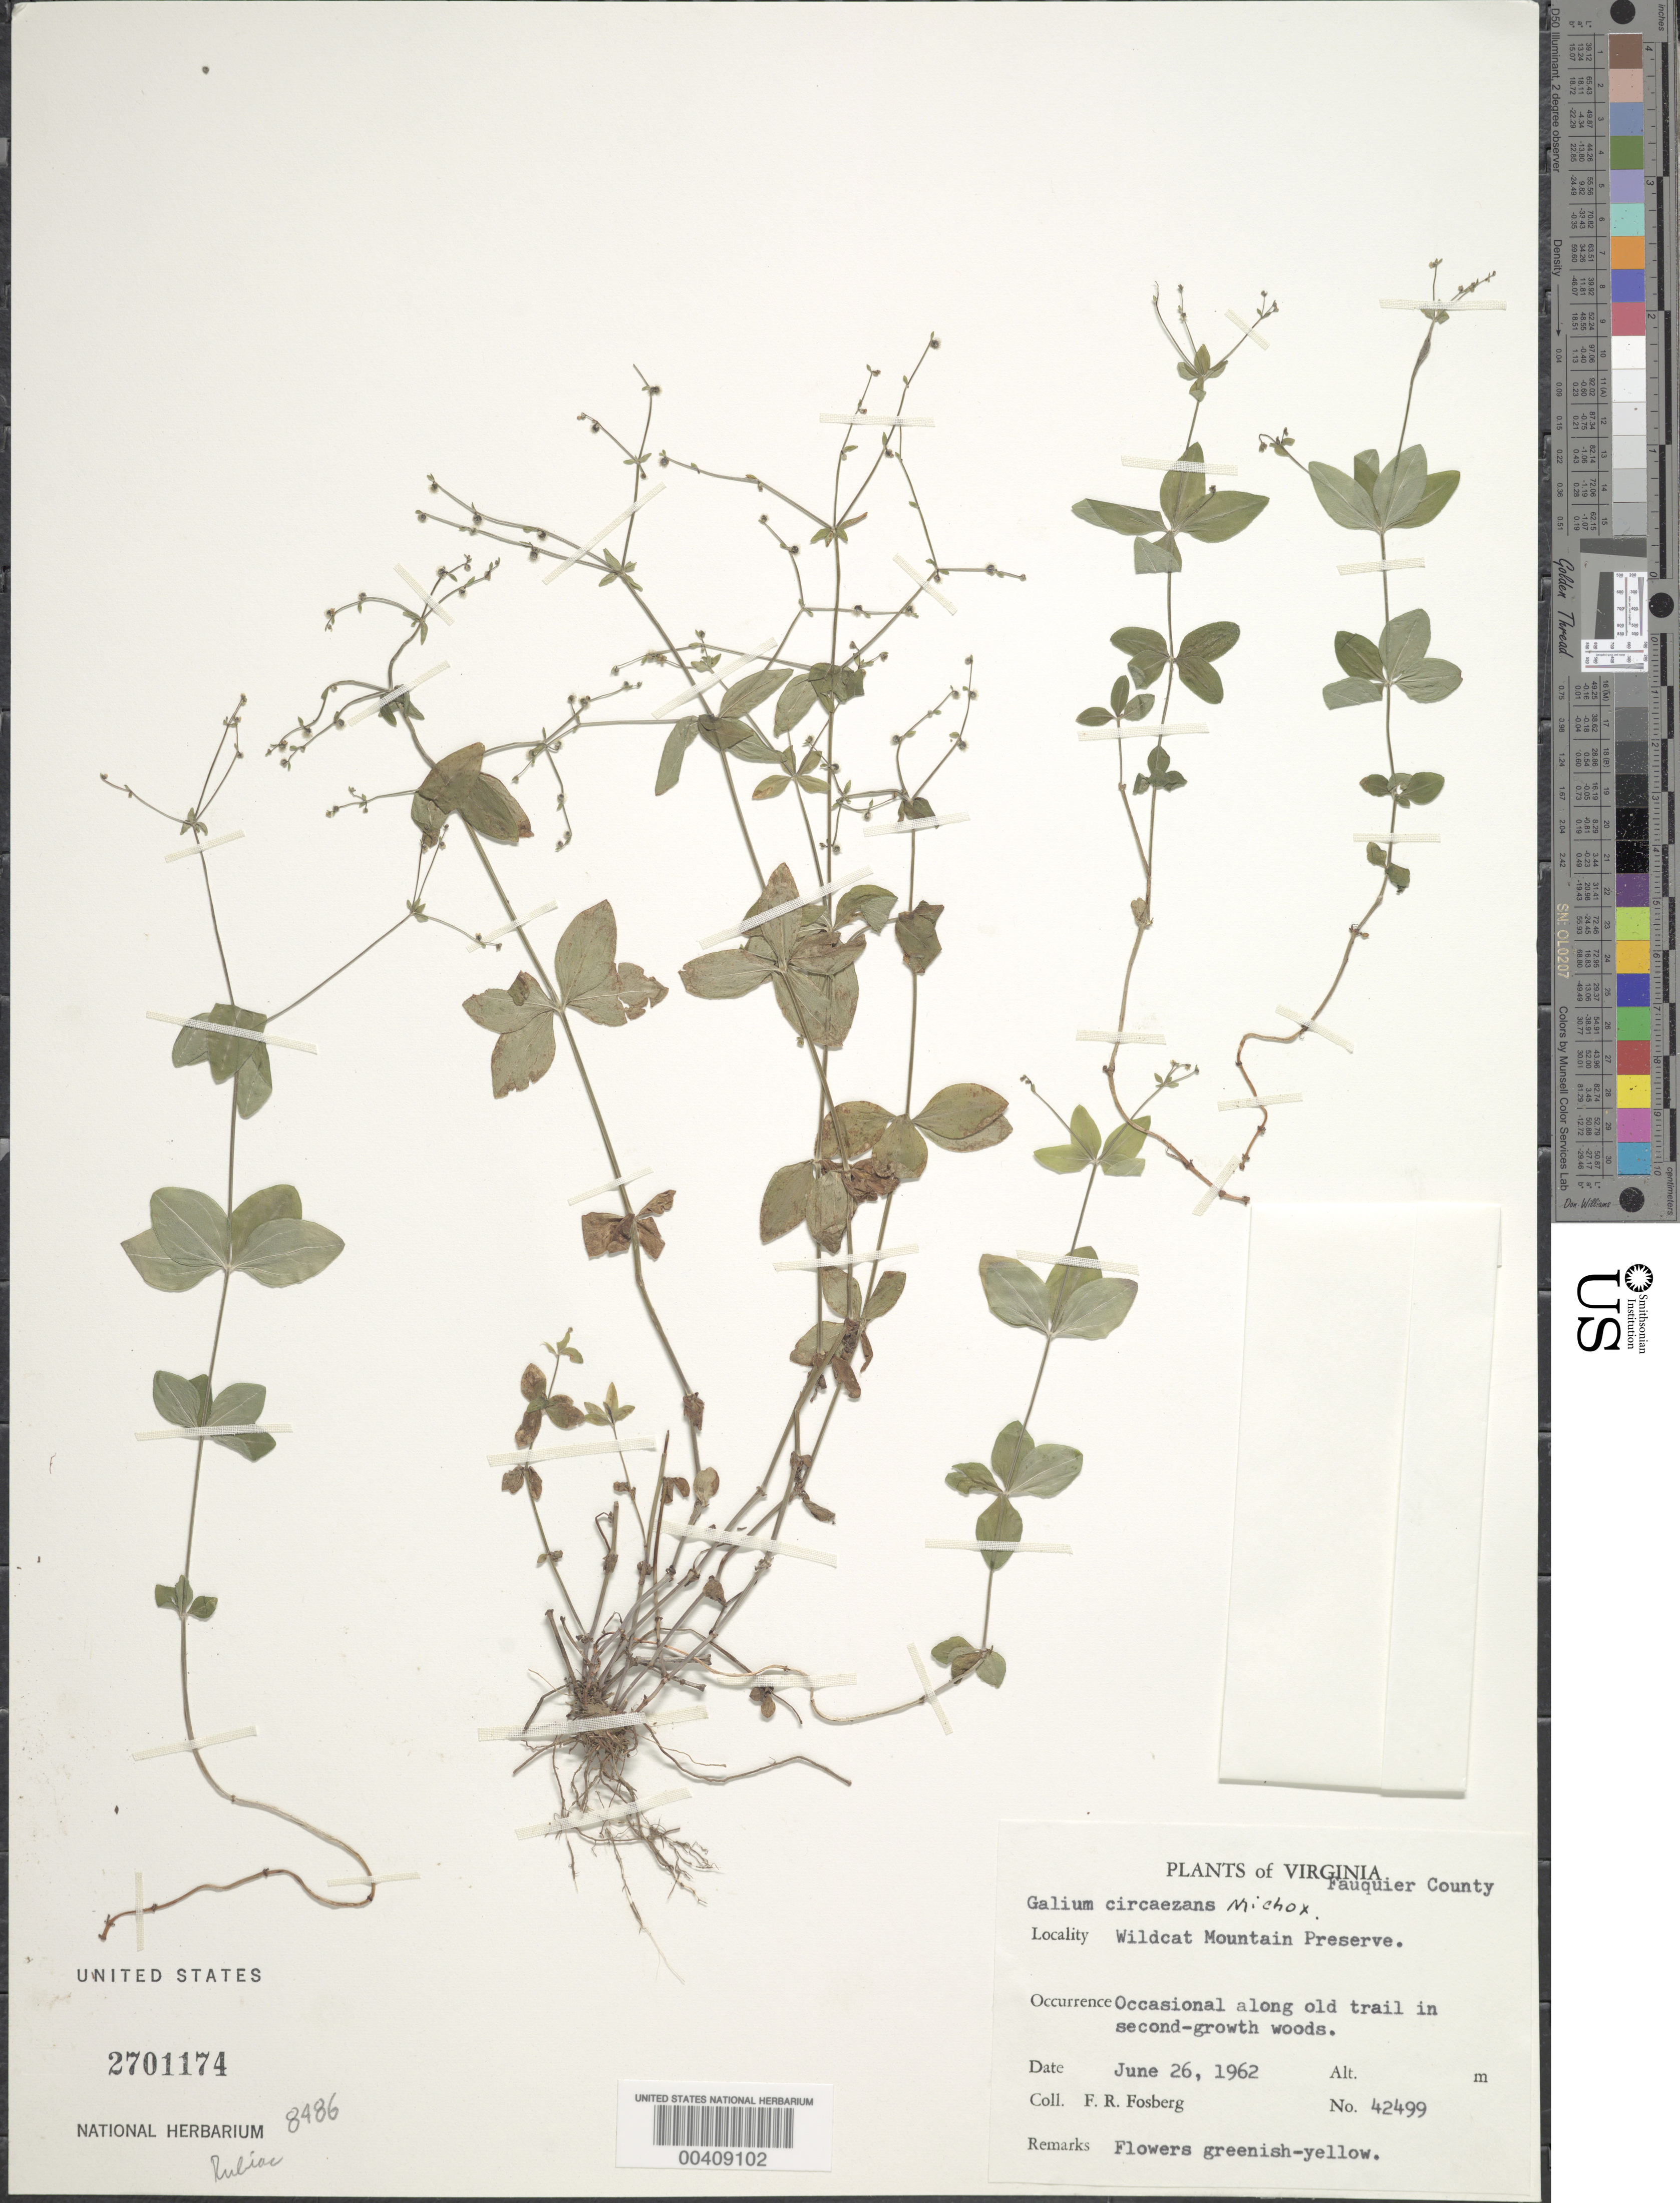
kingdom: Plantae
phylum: Tracheophyta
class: Magnoliopsida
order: Gentianales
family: Rubiaceae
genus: Galium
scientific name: Galium circaezans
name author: Michx.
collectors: F. R. Fosberg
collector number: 42499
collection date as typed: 26 Jun 1962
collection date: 1962-06-26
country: United States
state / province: Virginia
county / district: Fauquier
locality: Wildcat Mt. Preserve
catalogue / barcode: US 2701174